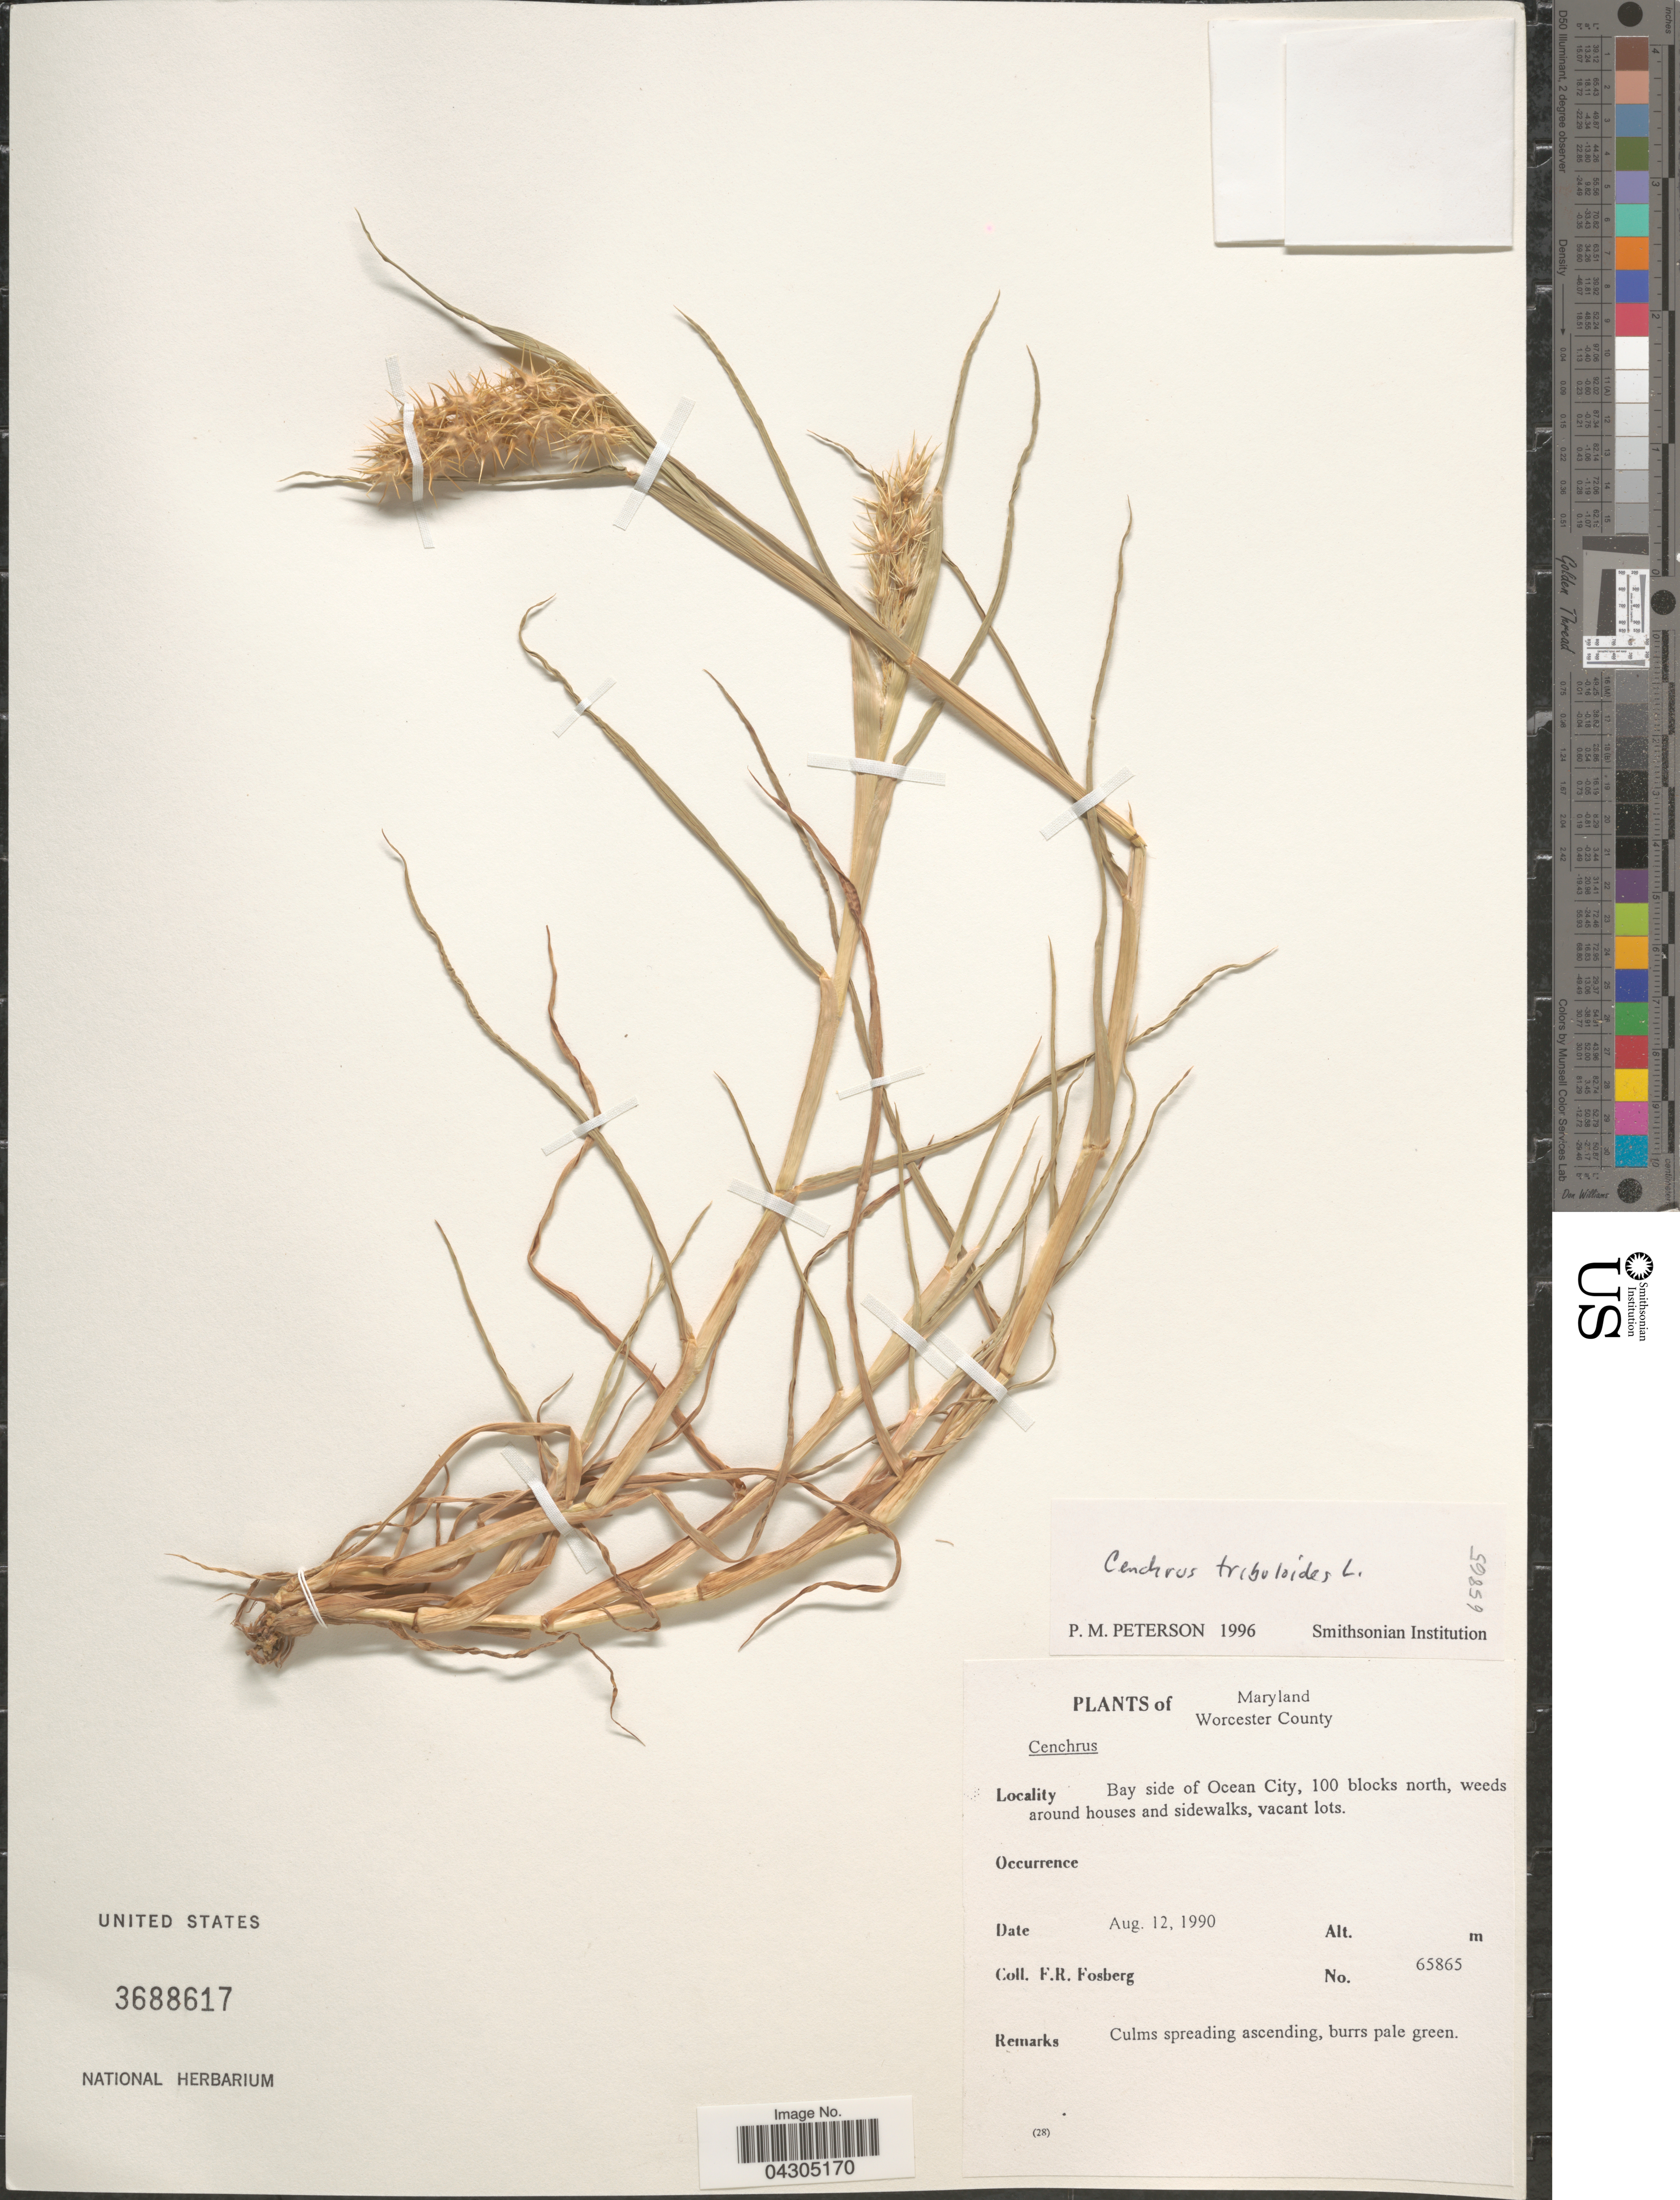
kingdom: Plantae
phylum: Tracheophyta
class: Liliopsida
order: Poales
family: Poaceae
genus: Cenchrus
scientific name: Cenchrus tribuloides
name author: L.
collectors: F. R. Fosberg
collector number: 65865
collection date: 1990-08-12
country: United States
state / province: Maryland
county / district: Worcester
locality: Worcester County. Bay side of Ocean City, 100 blocks north, weeds around houses and sidewalks, vacant lots.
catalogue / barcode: US 3688617